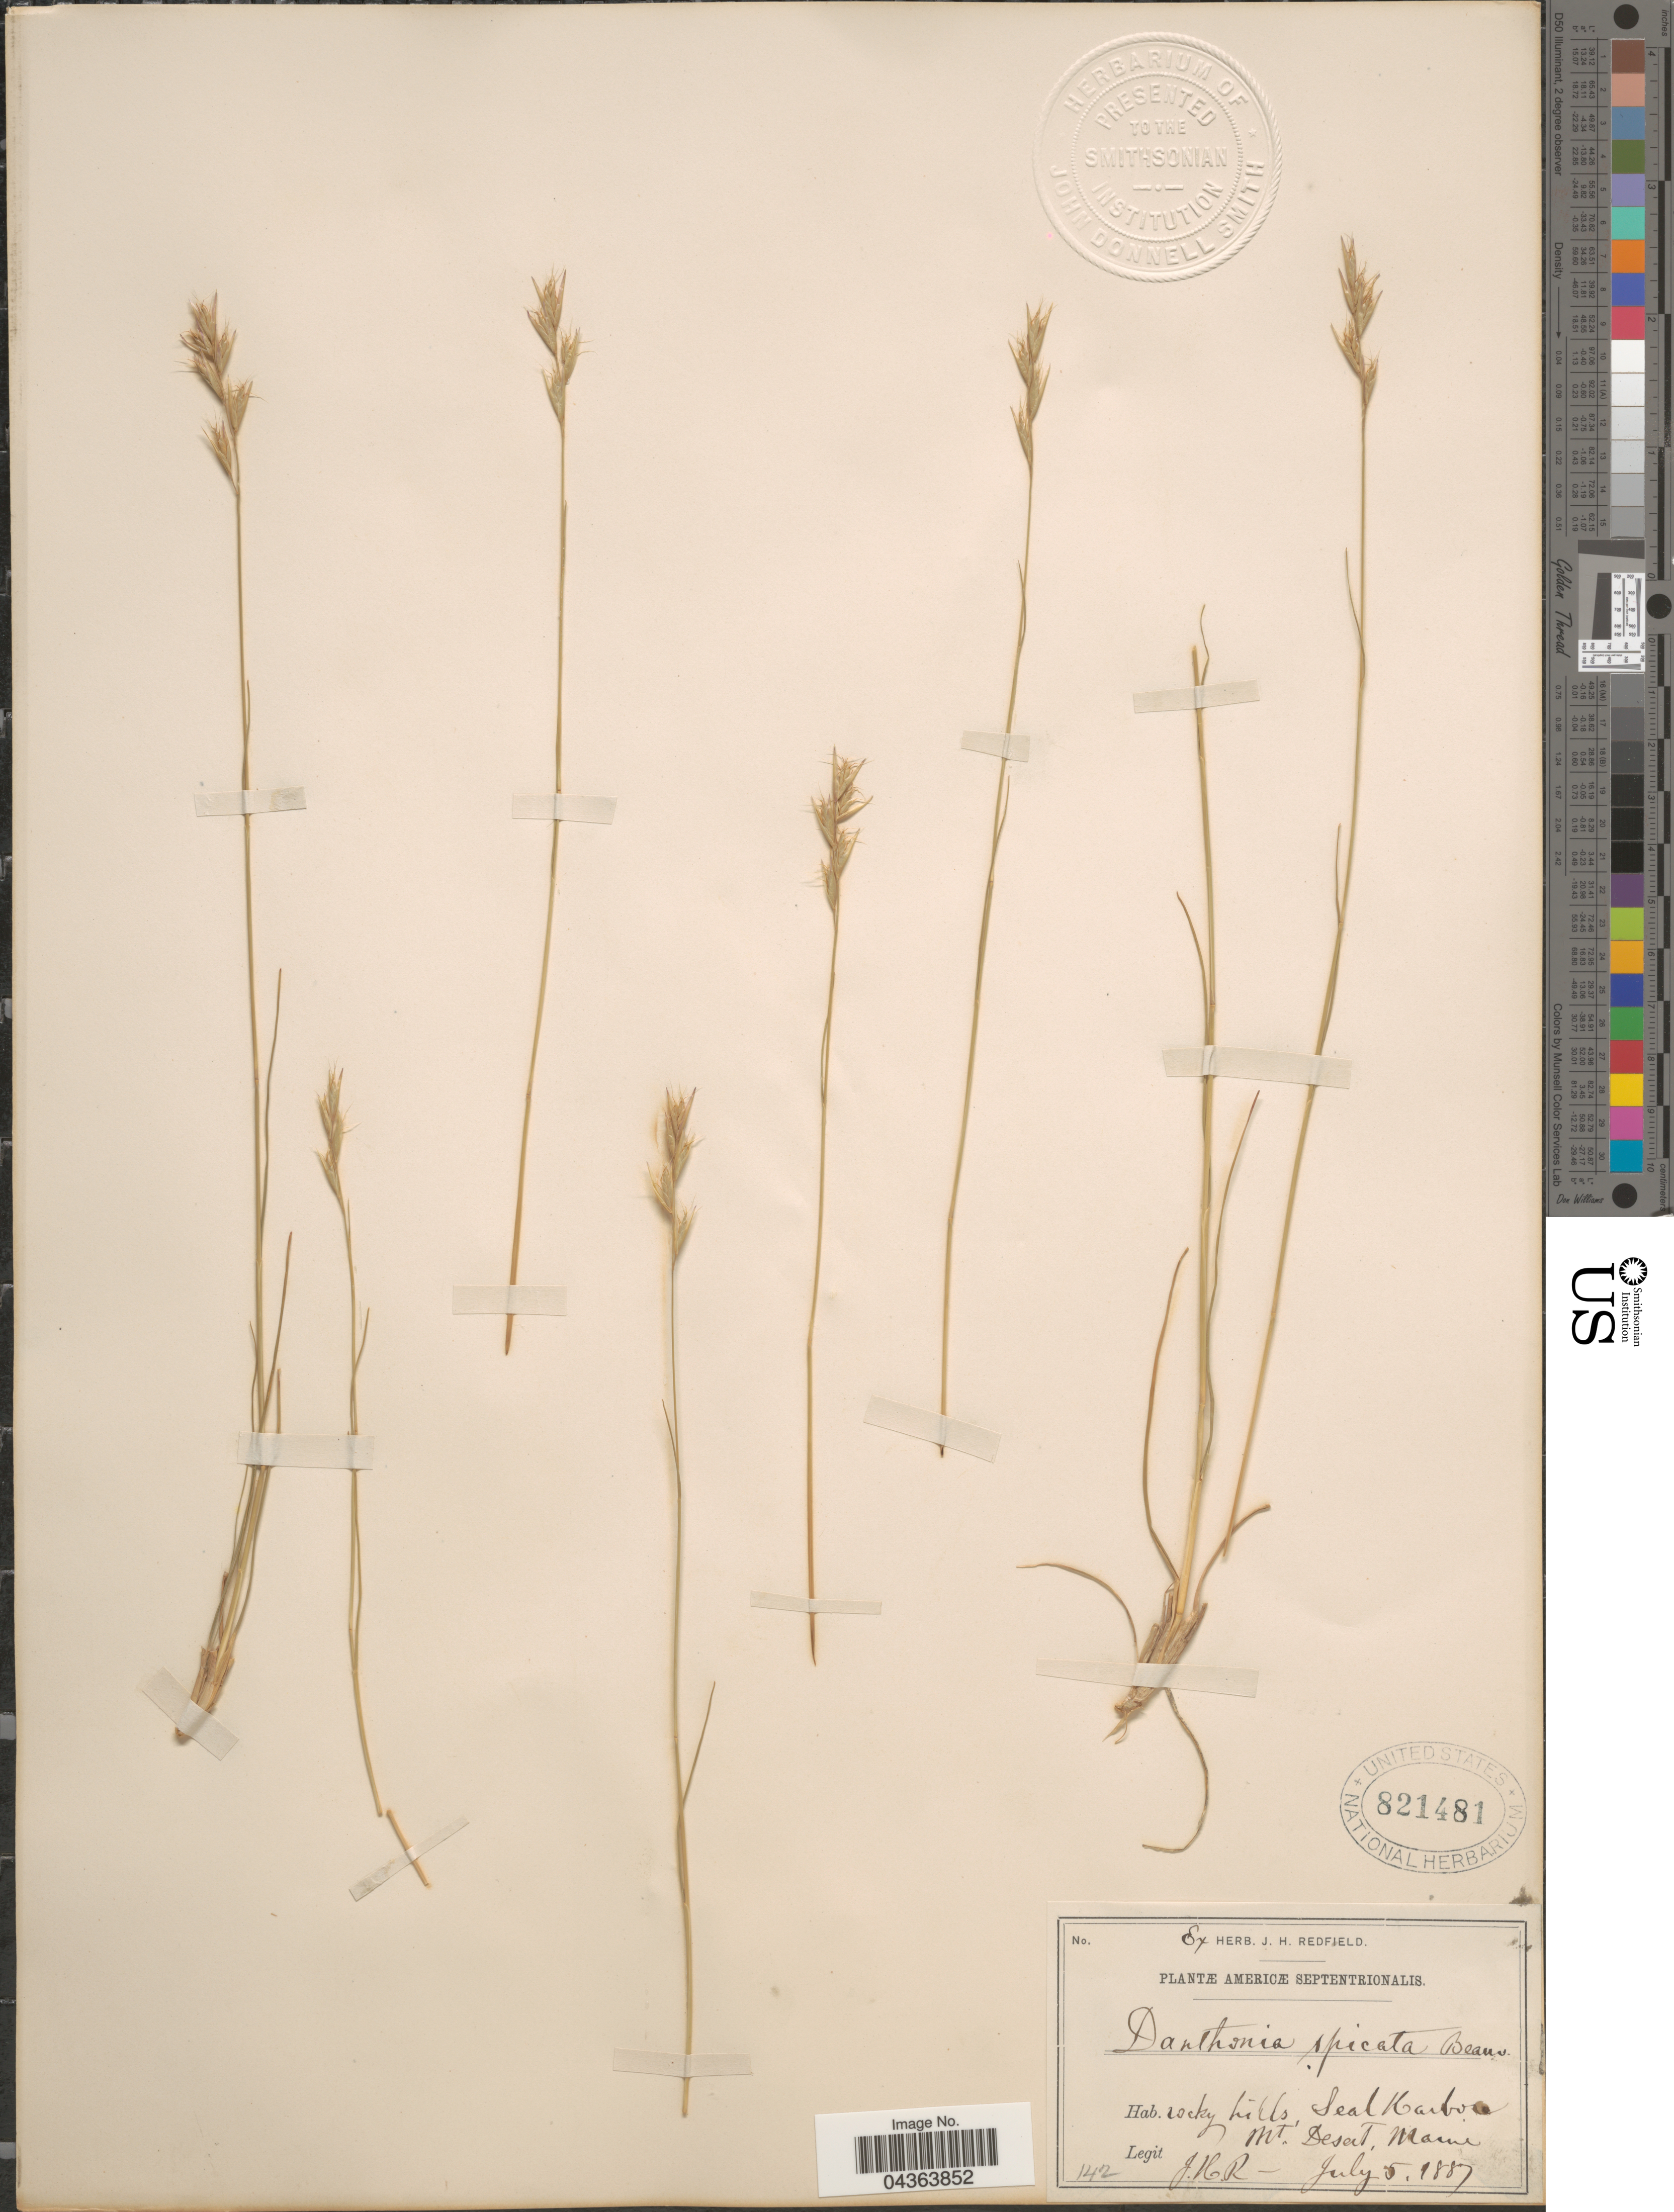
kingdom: Plantae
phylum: Tracheophyta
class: Liliopsida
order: Poales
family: Poaceae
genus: Danthonia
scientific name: Danthonia spicata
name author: (L.) P. Beauv. ex Roem. & Schult.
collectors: J. Redfield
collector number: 142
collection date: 1887-07-05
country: United States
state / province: Maine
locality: Americæ Septentrionalis. Seal Harbor. Mt. Desert.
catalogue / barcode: US 821481